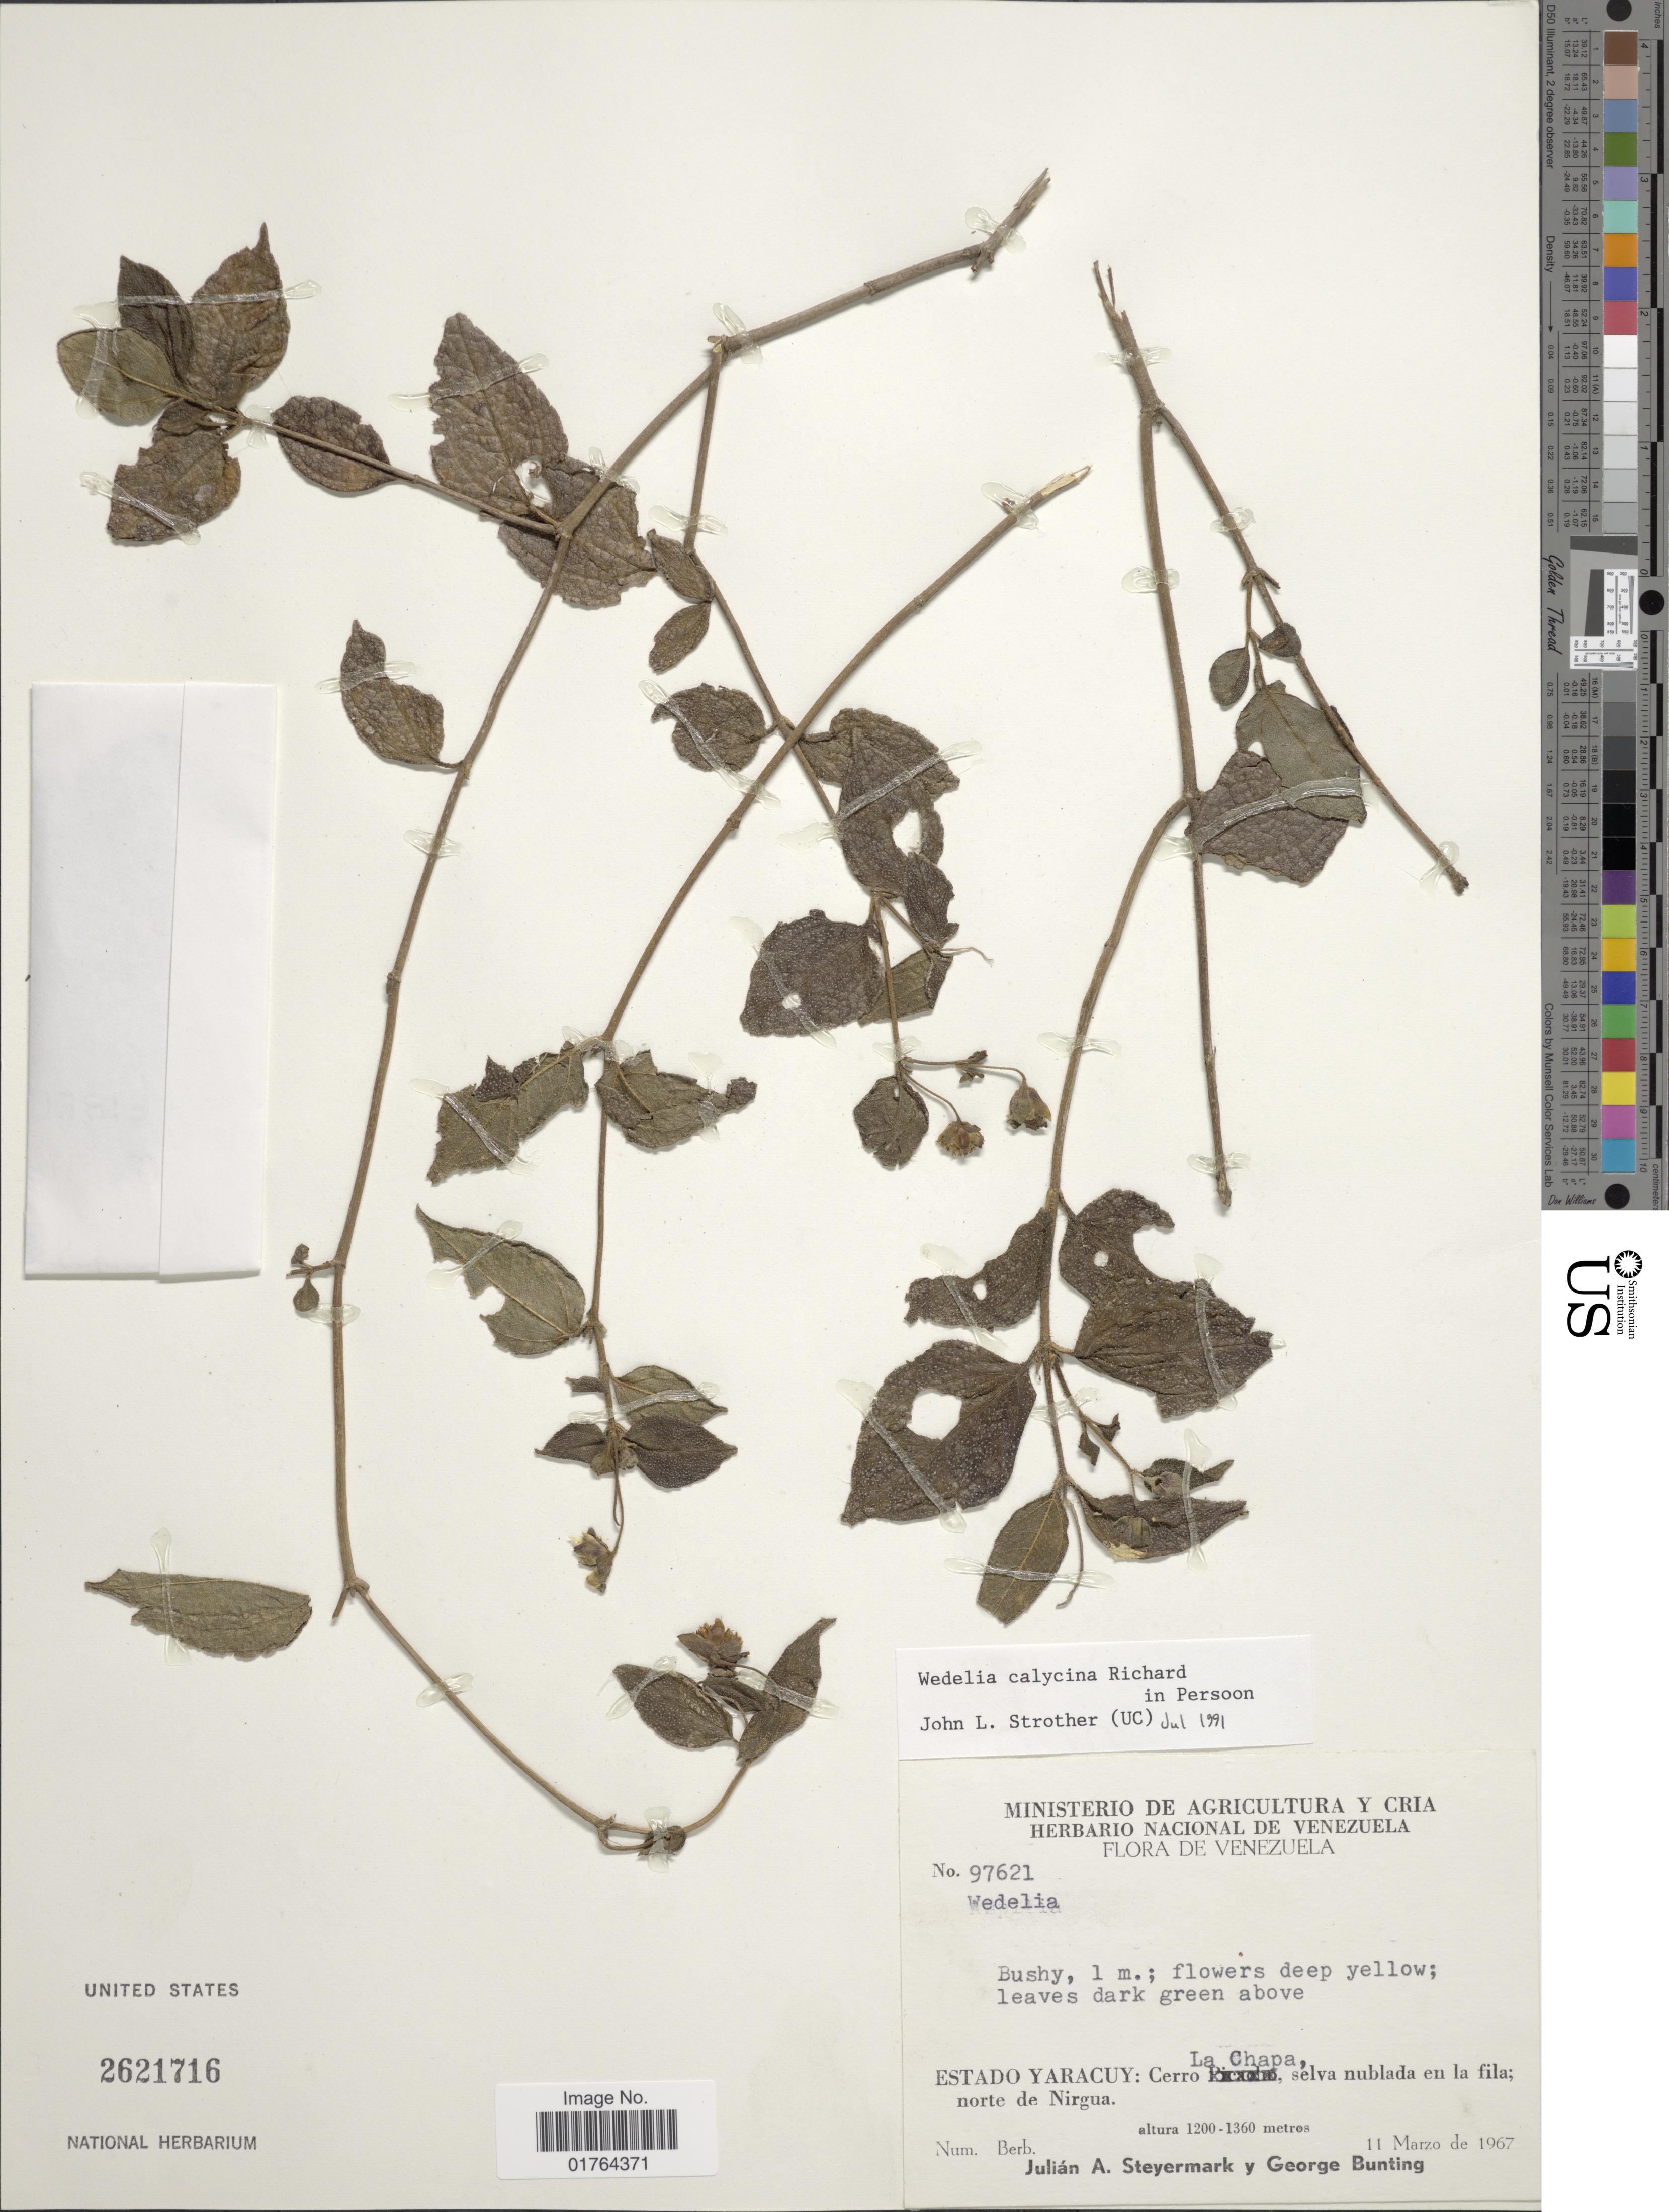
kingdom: Plantae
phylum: Tracheophyta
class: Magnoliopsida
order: Asterales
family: Asteraceae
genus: Wedelia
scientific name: Wedelia calycina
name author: Rich.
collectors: J. Steyermark & G. S. Bunting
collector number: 97621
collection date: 1967-03-11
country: Venezuela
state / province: Yaracuy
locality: Estado Yaracuy: Cerro La Chapa, selva nublada en la fila; norte de Nirgua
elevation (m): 1200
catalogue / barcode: US 2621716